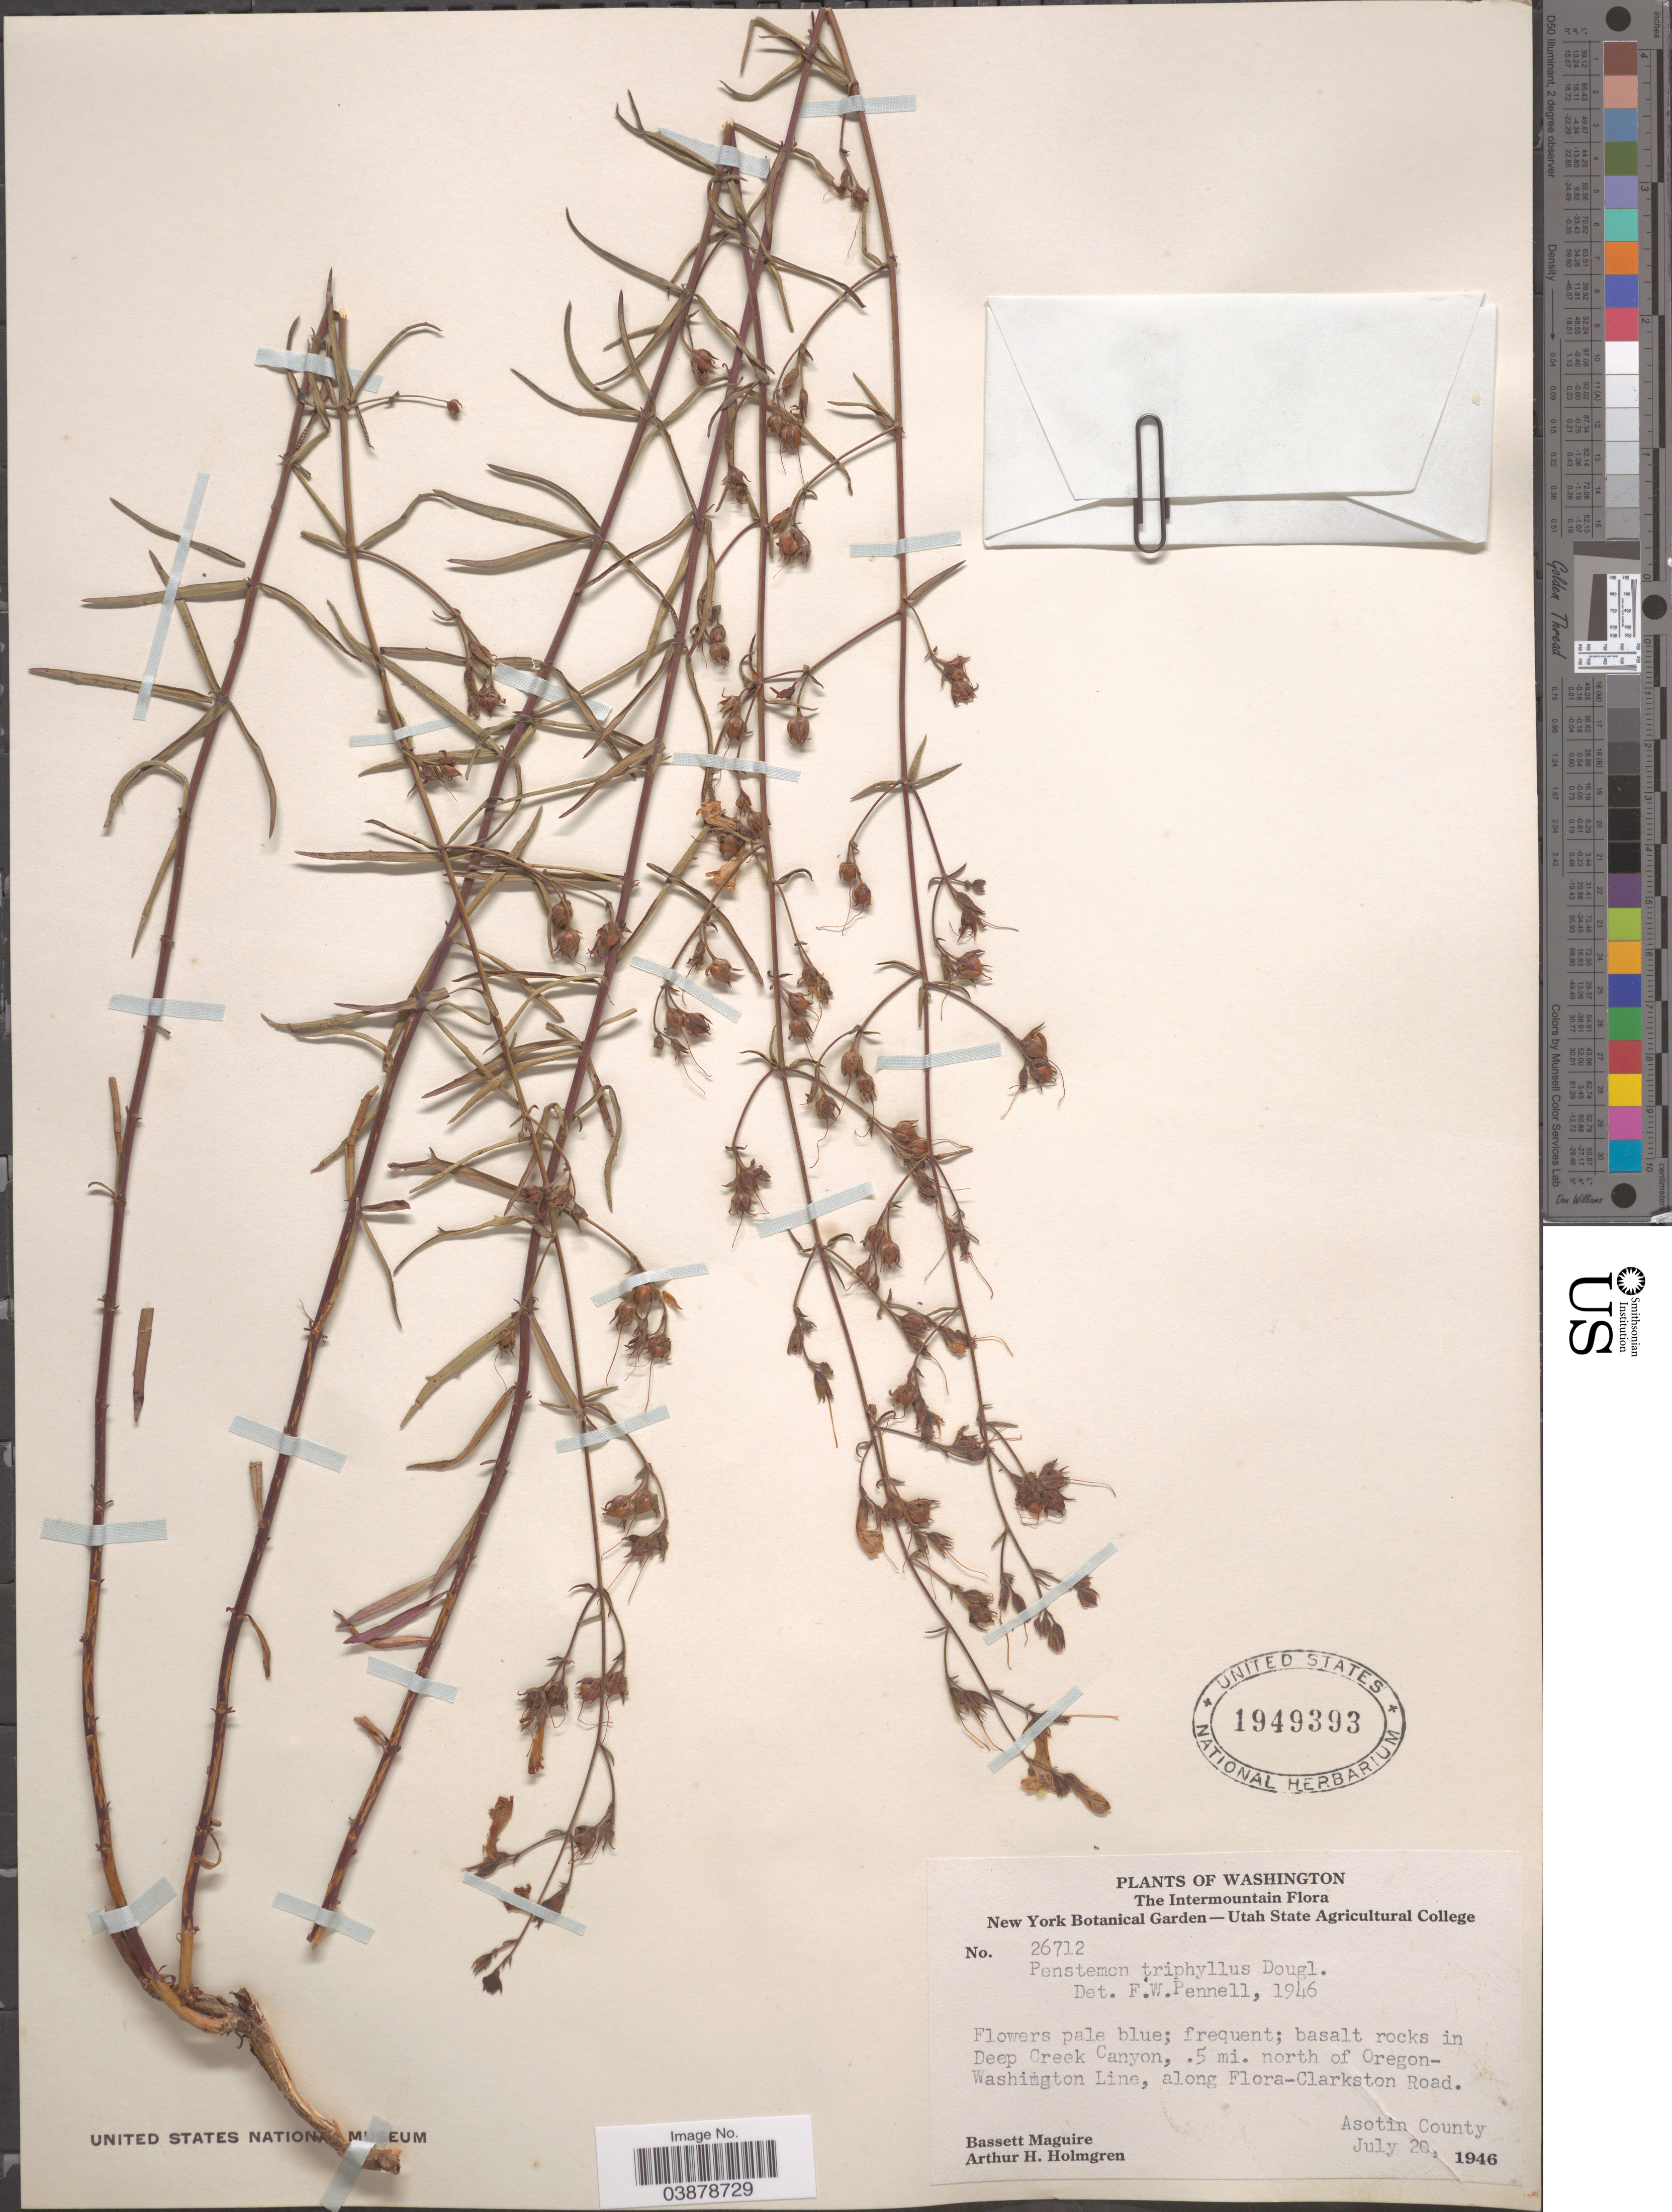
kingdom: Plantae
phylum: Tracheophyta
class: Magnoliopsida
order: Lamiales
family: Plantaginaceae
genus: Penstemon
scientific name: Penstemon triphyllus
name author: Douglas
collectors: B. Maguire & A. H. Holmgren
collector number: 26712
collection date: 1946-07-20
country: United States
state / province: Washington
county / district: Asotin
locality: The Intermountain. Deep Creek Canyon, 5 mi. north of Oregon-Washington Line, along Flora-Clarkston Road. Asotin County.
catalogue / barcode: US 1949393